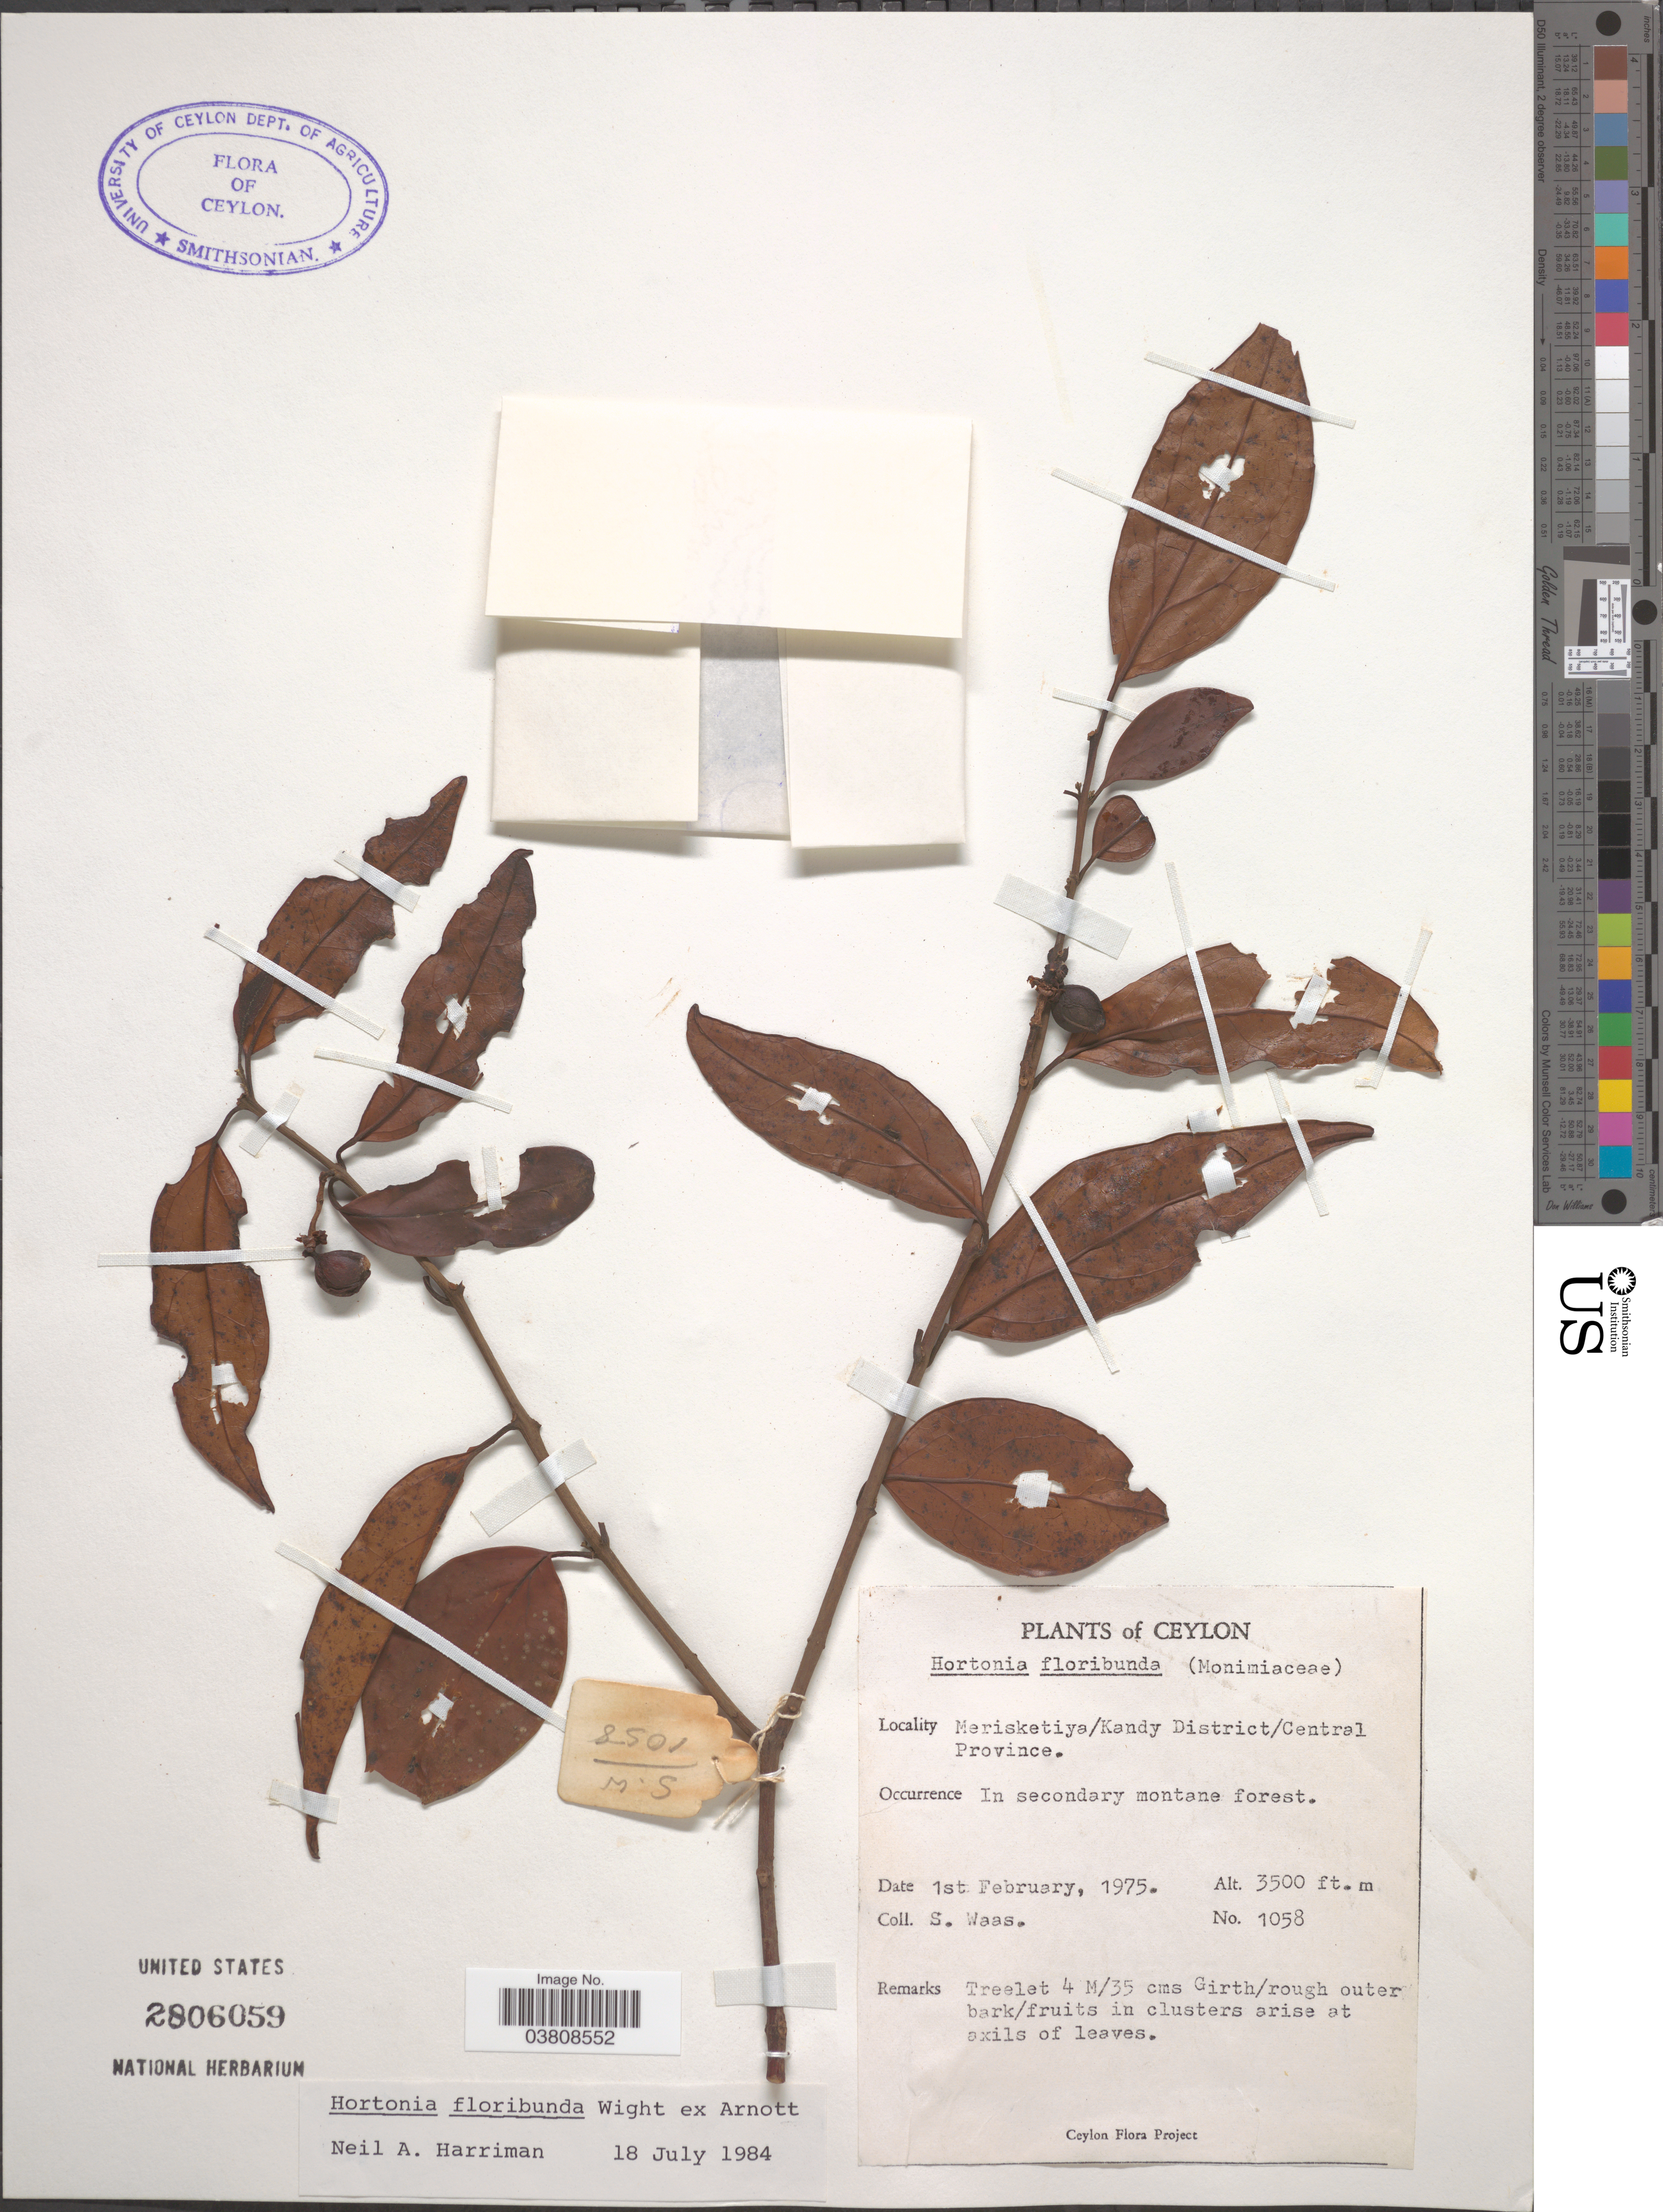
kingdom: Plantae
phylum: Tracheophyta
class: Magnoliopsida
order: Laurales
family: Monimiaceae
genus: Hortonia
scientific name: Hortonia floribunda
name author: Wight ex Arn.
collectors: S. Waas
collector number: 1058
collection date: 1975-02-01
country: Sri Lanka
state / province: Central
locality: Ceylon. Merisketiya/ Kandy District.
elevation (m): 1067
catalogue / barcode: US 2806059